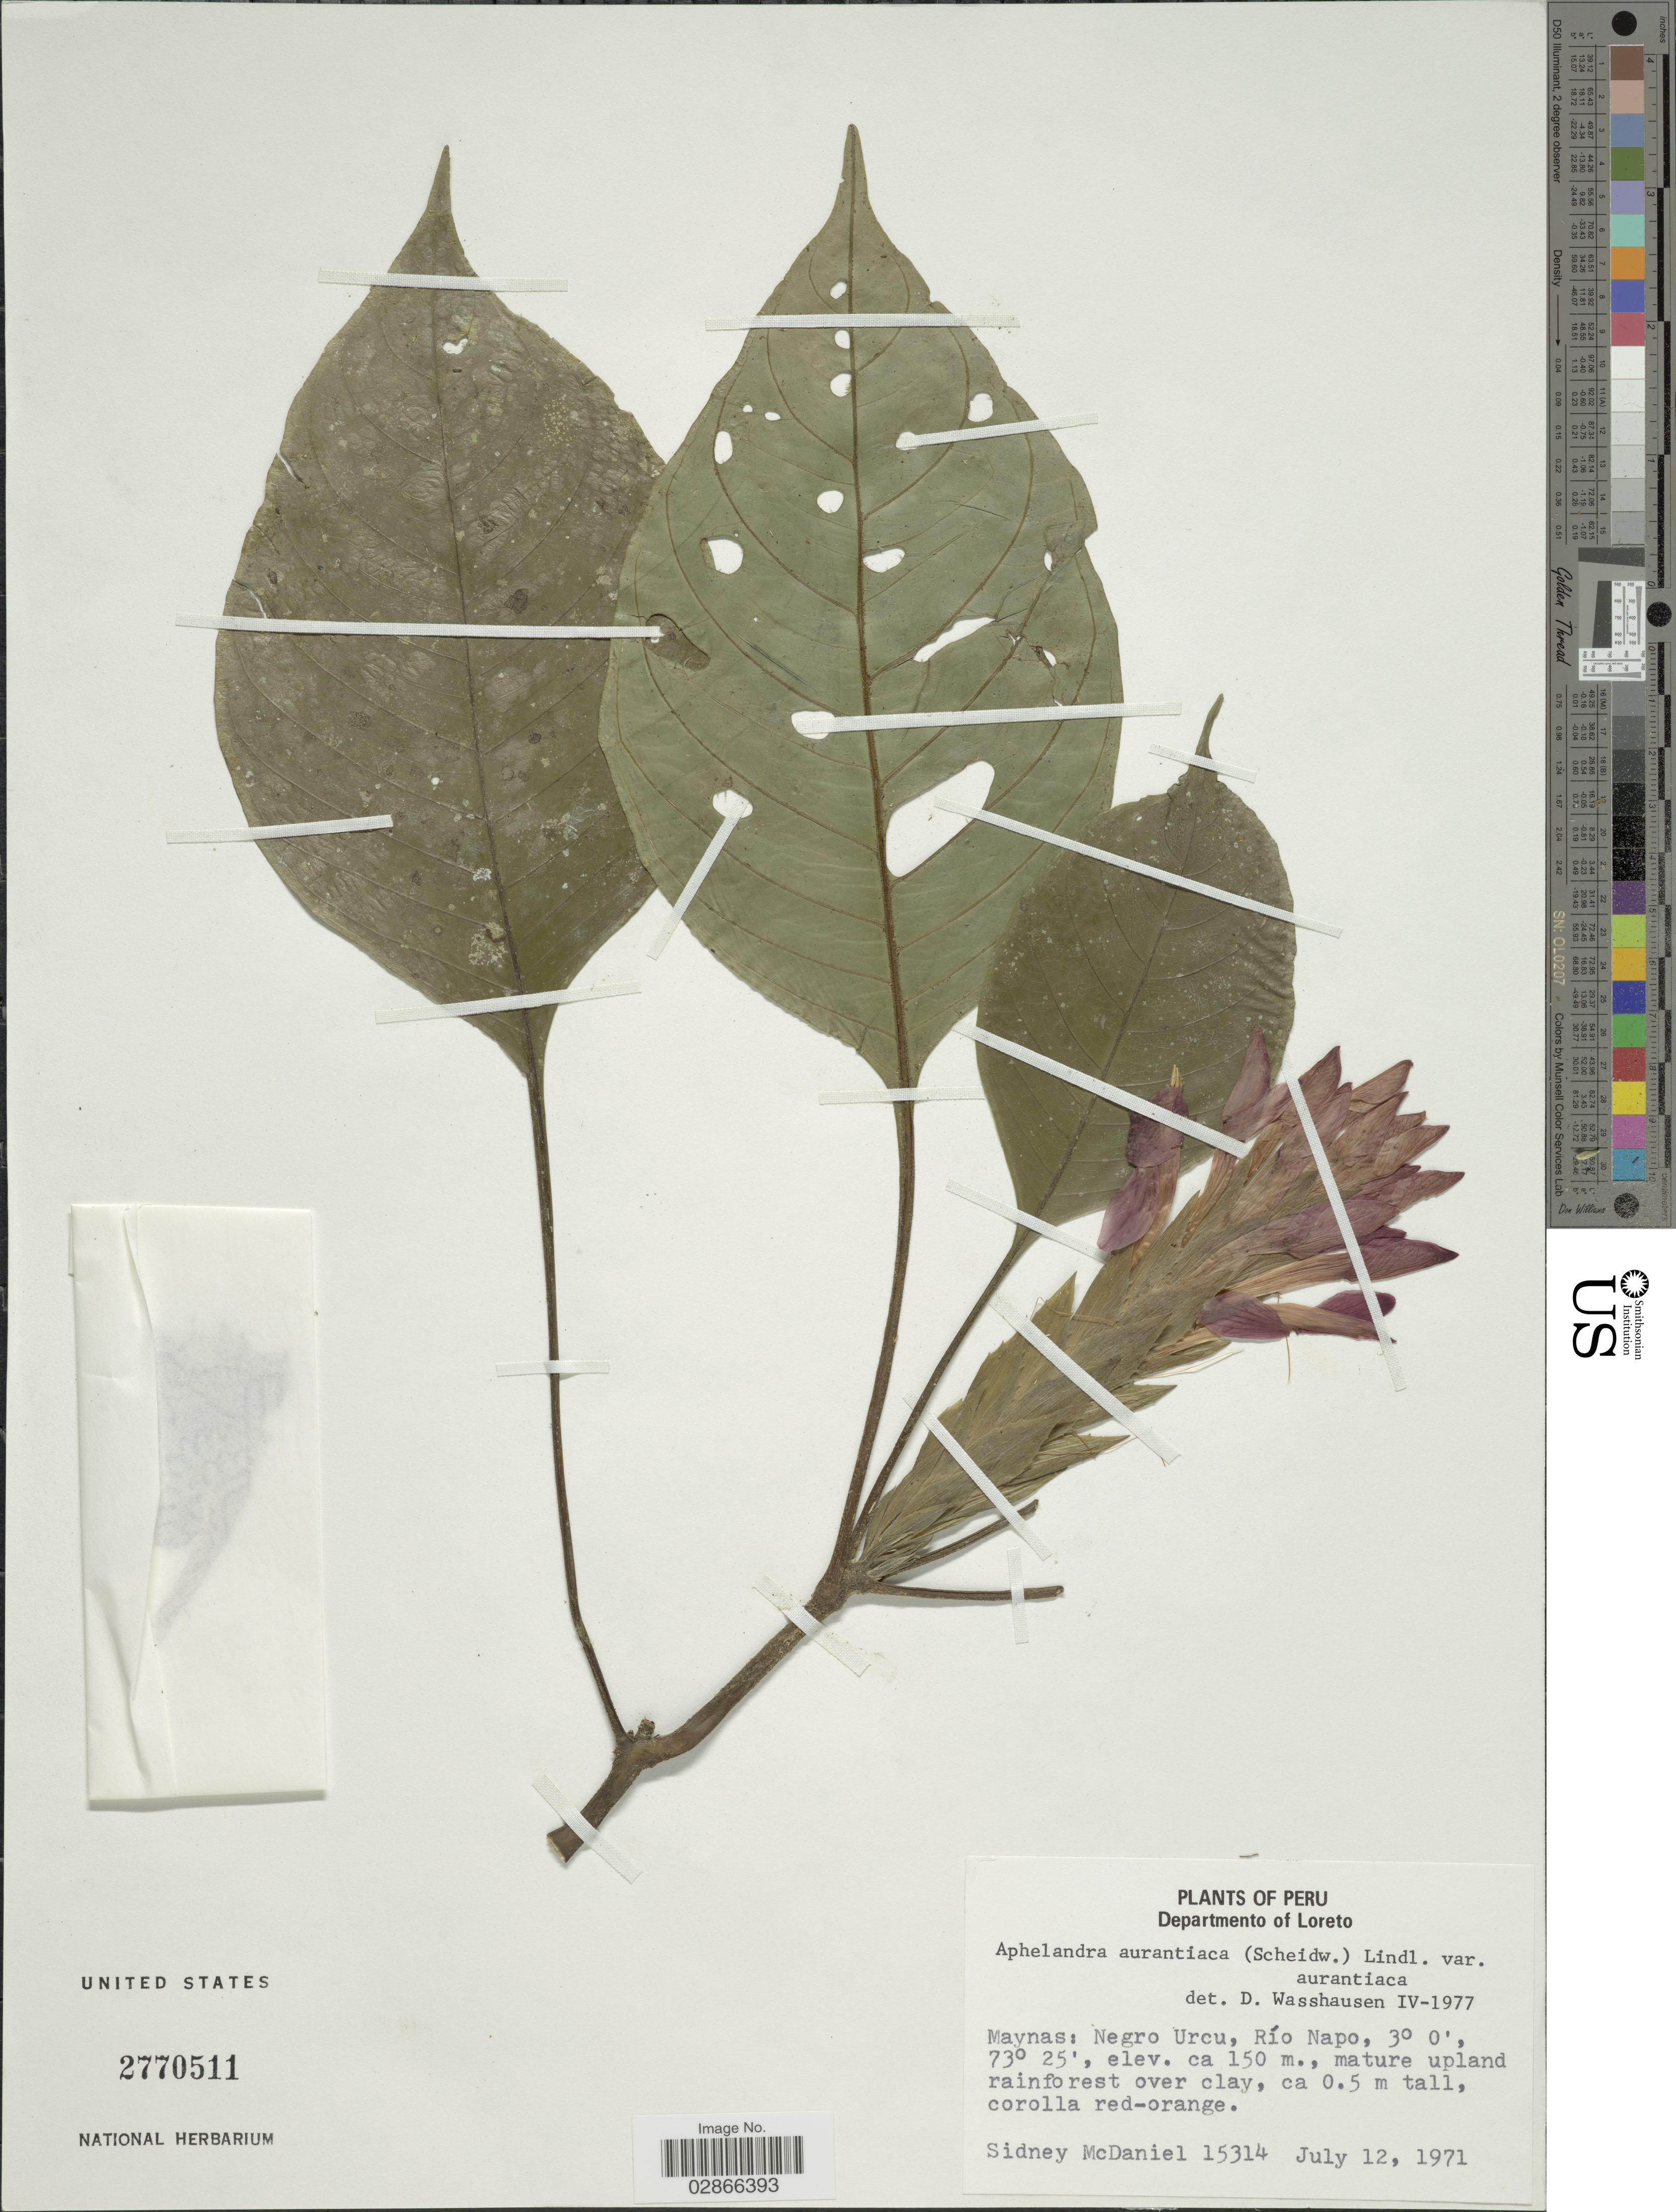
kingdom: Plantae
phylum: Tracheophyta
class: Magnoliopsida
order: Lamiales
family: Acanthaceae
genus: Aphelandra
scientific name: Aphelandra aurantiaca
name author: (Scheidw.) Lindl.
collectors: S. McDaniel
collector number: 15314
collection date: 1971-07-12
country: Peru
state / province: Loreto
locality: Departmento of Loreto. Maynas: Negro Urcu, Río Napo.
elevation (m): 150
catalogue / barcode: US 2770511